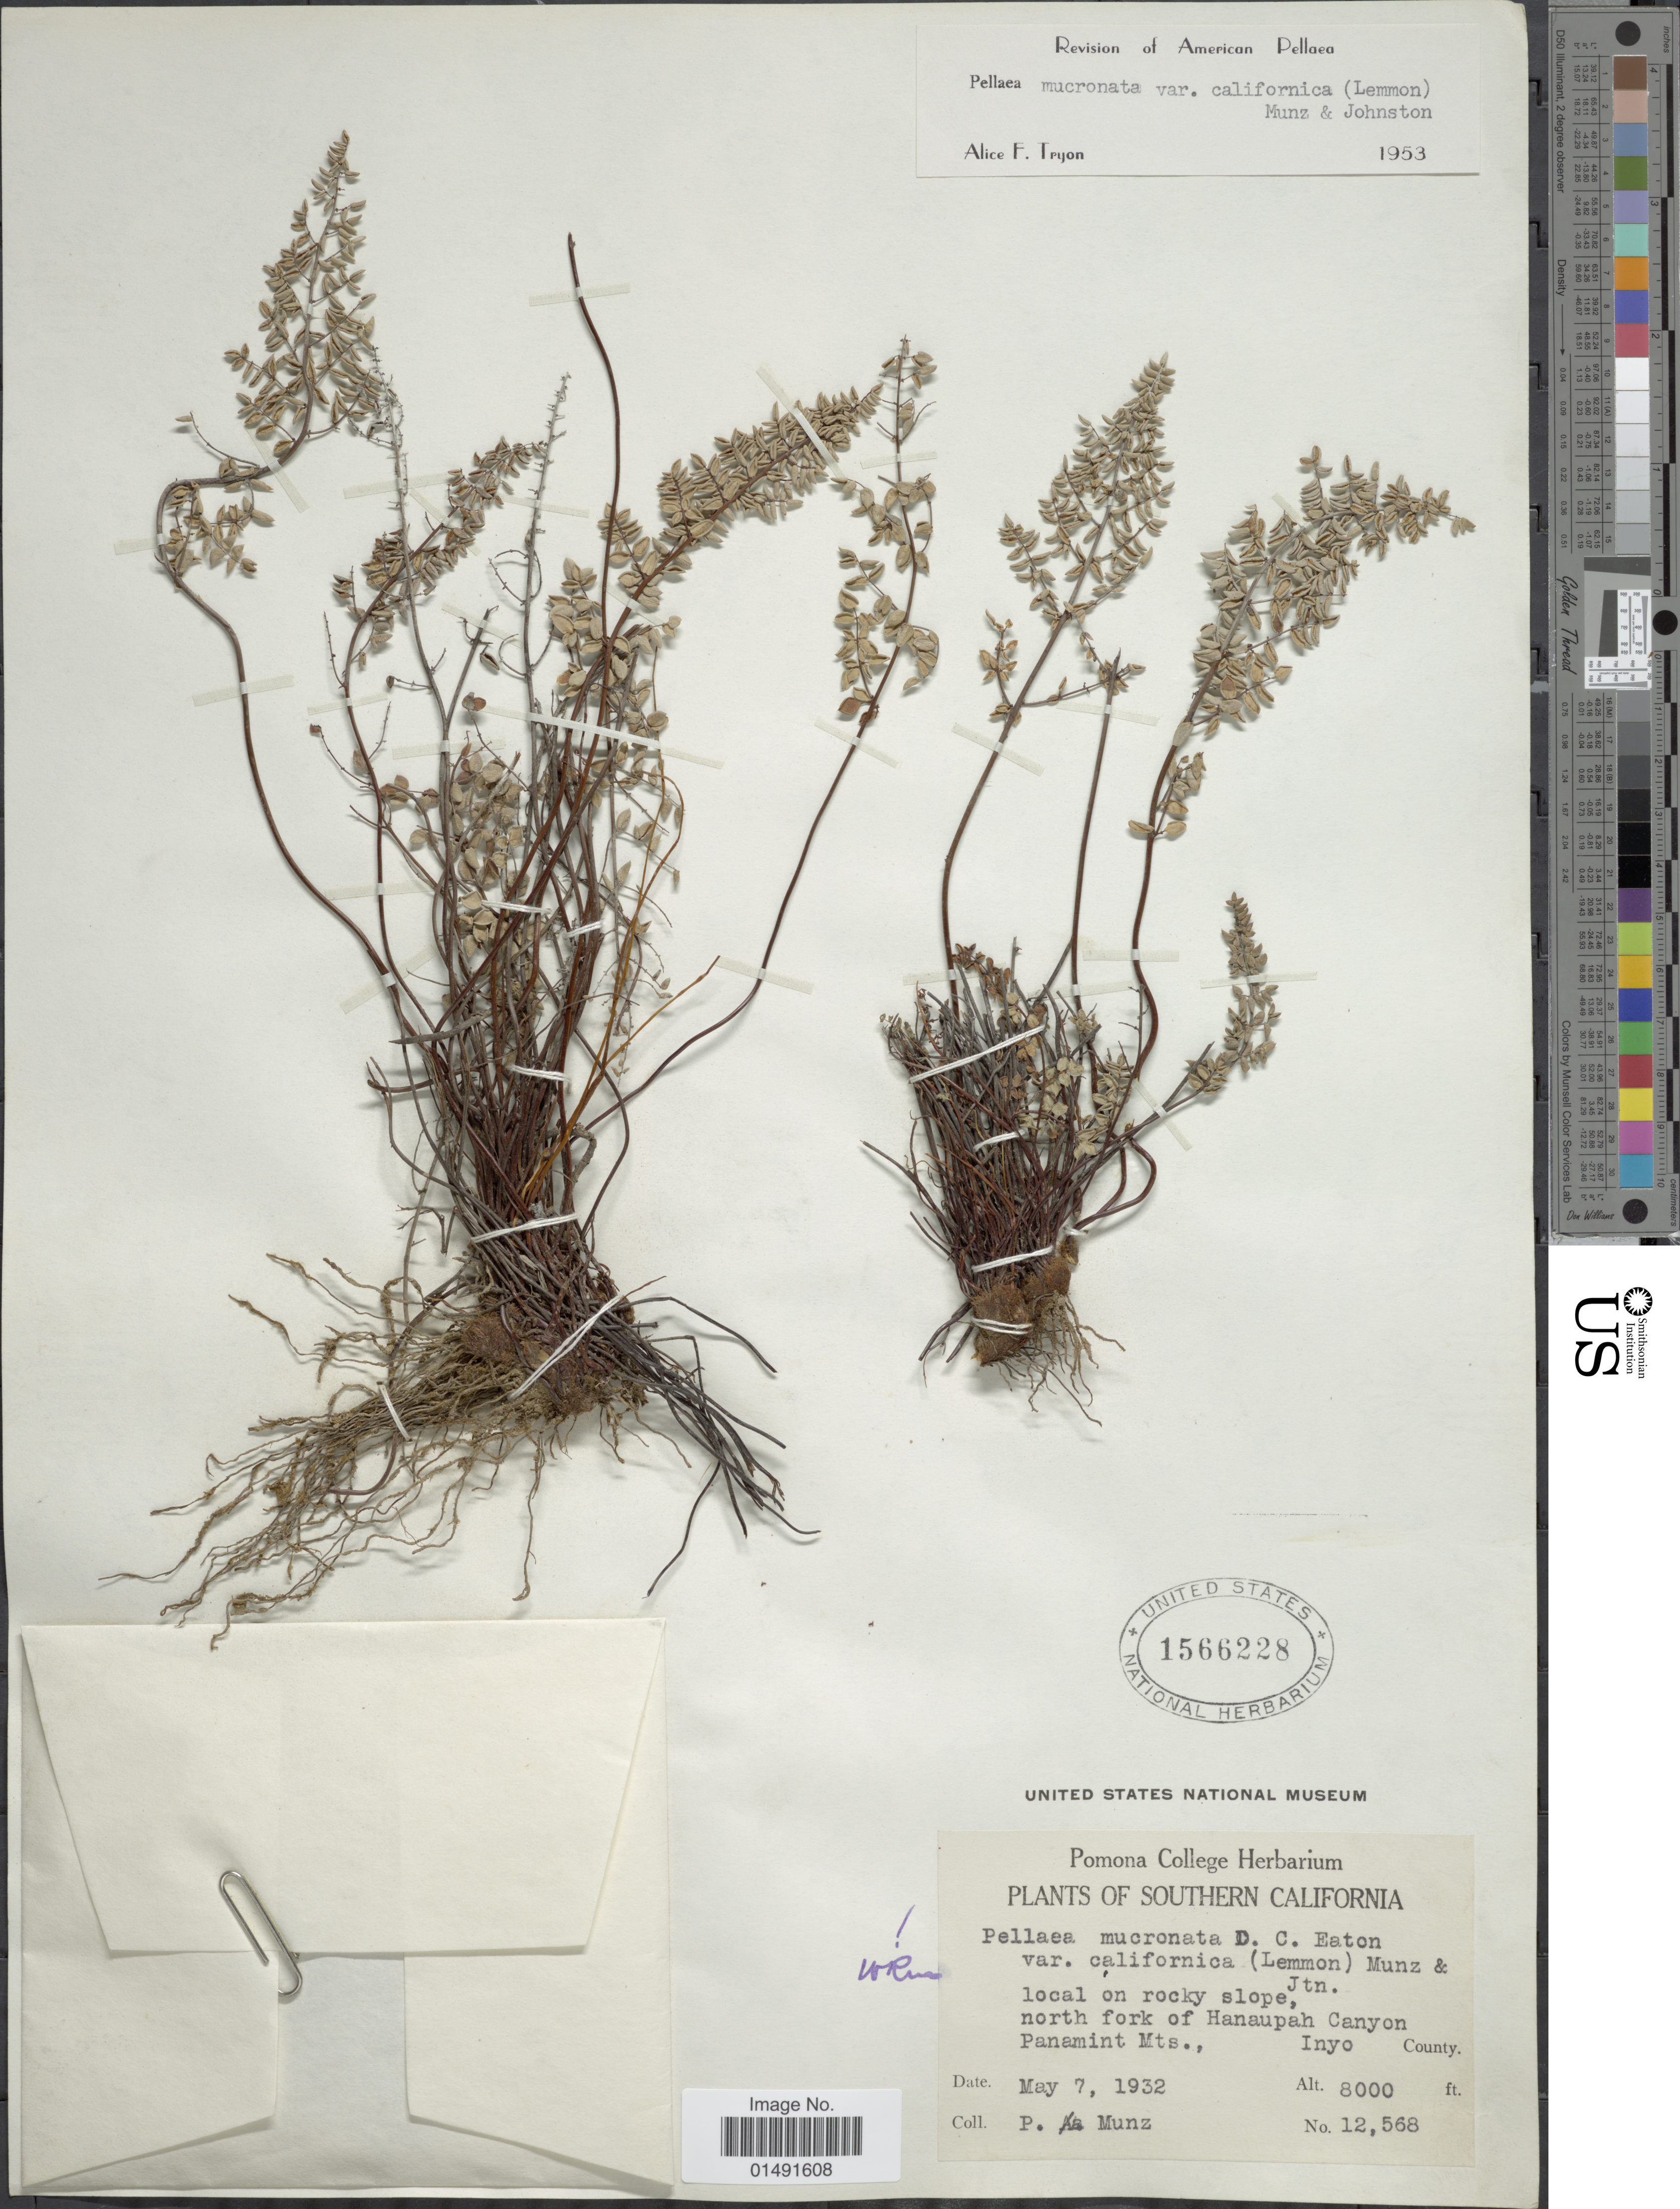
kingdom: Plantae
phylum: Tracheophyta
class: Polypodiopsida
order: Polypodiales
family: Pteridaceae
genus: Pellaea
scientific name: Pellaea mucronata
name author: (D.C. Eaton) D.C. Eaton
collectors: P. A. Munz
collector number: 12568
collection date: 1932-05-07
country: United States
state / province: California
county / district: Inyo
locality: Southern California, local on rocky slope, north fork of Hanaupah Canyon, Panamint Mts., Inyo County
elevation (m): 2438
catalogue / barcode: US 1566228